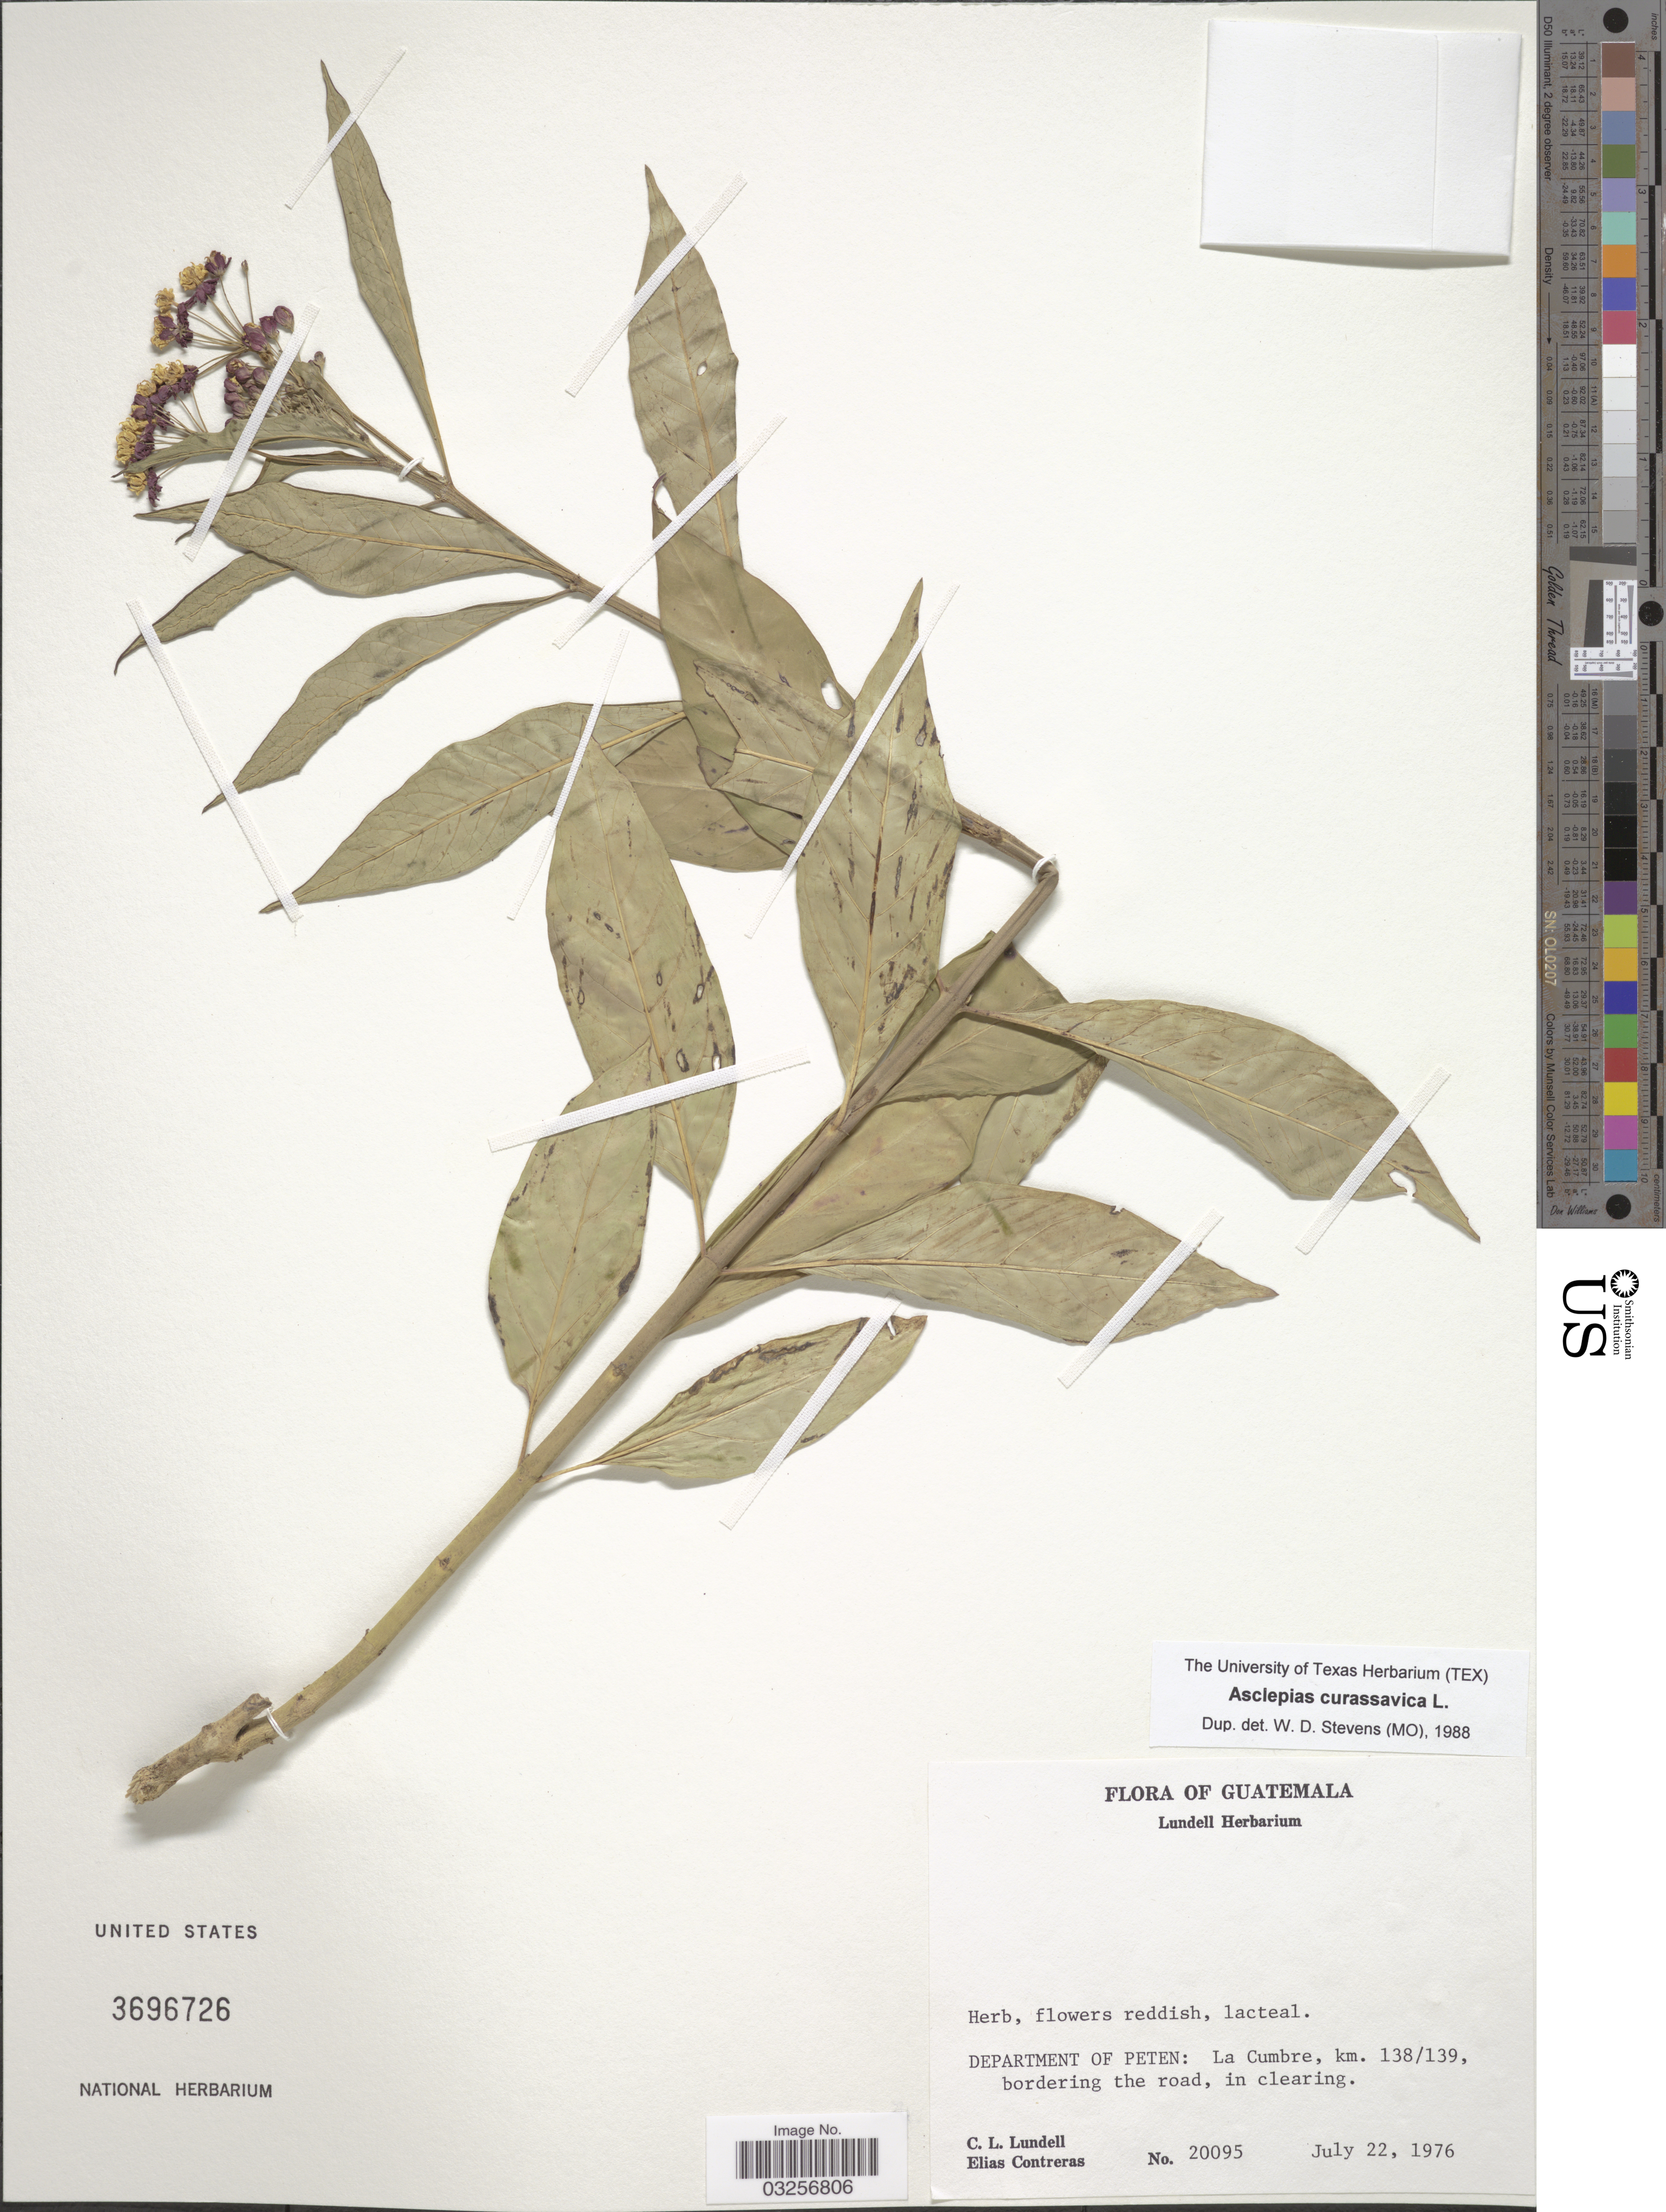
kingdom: Plantae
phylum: Tracheophyta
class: Magnoliopsida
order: Gentianales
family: Apocynaceae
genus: Asclepias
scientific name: Asclepias curassavica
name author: L.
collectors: C. L. Lundell & E. Contreras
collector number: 20095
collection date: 1976-07-22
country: Guatemala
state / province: El Petén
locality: Departement of Peten: La Cumbre, km. 138/139, bordering the road, in clearing.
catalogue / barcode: US 3696726